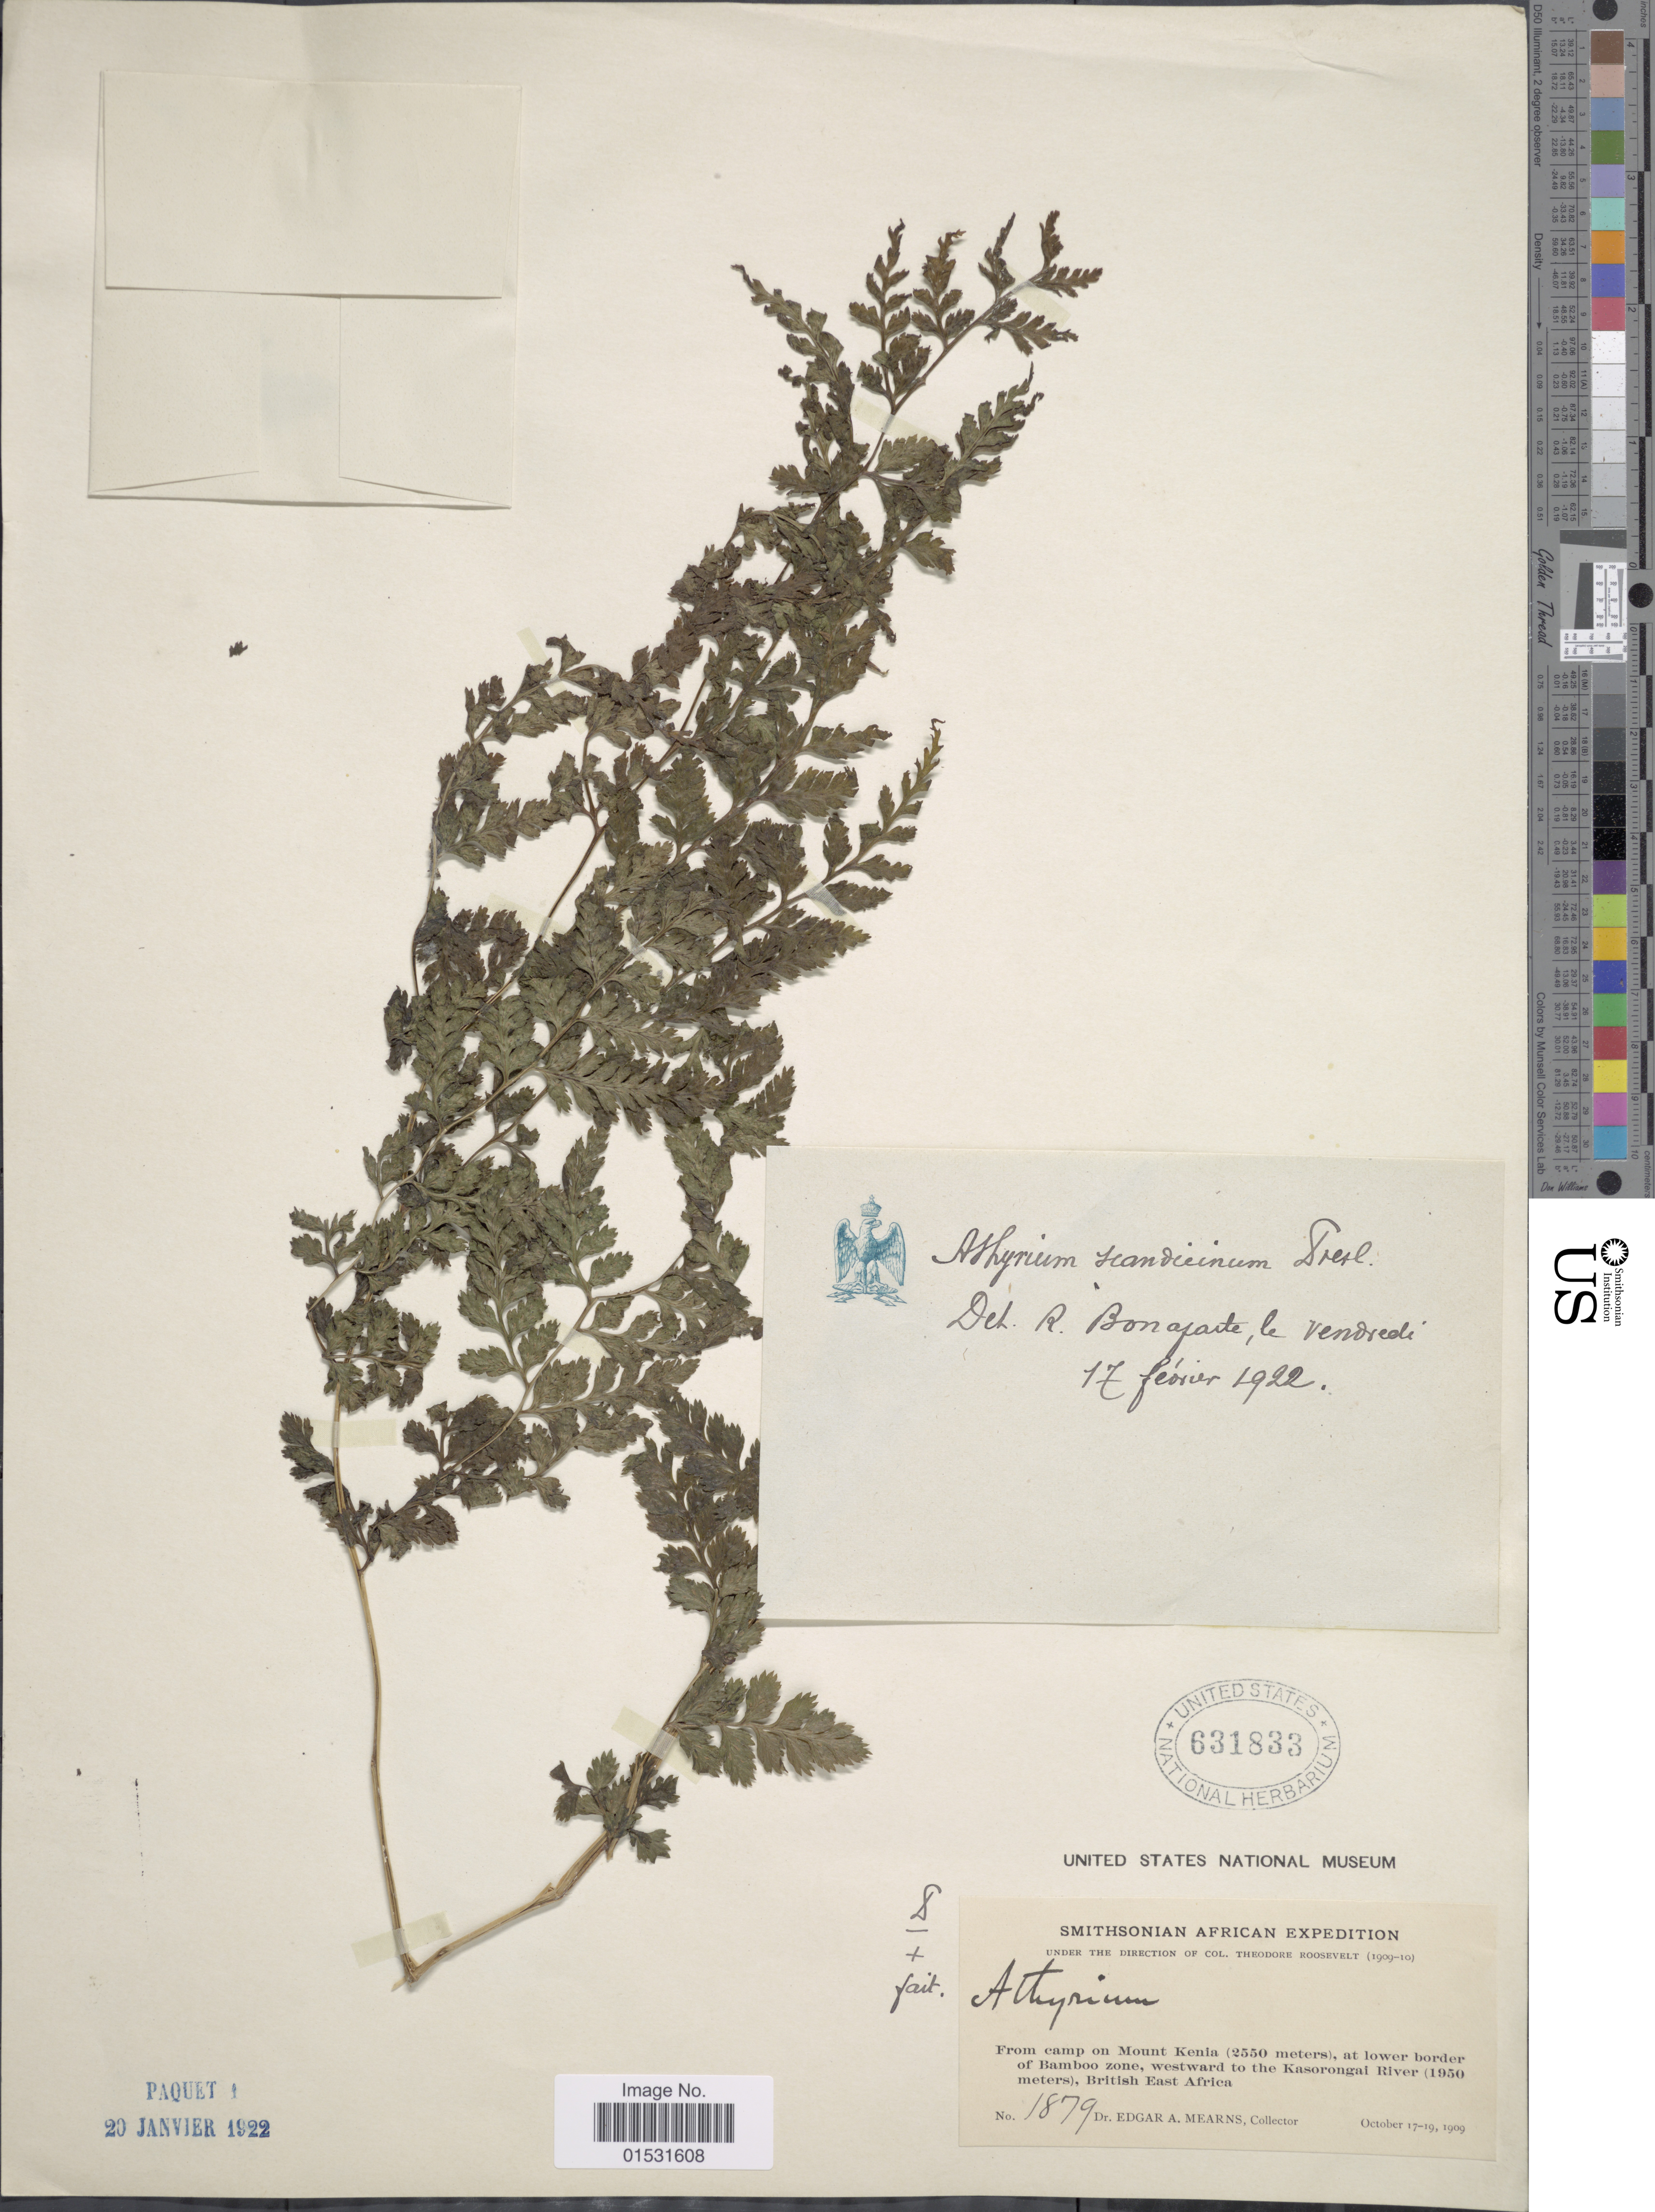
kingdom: Plantae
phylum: Tracheophyta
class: Polypodiopsida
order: Polypodiales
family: Athyriaceae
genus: Athyrium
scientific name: Athyrium scandicinum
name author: (Willd.) C. Presl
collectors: E. A. Mearns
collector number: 1879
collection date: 1909-10-17/1909-10-19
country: Kenya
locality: From camp on Mount Kenia, at lower border of Bamboo zone, westward to the Kasorongai River, British East Africa.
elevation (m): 1950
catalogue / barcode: US 631833